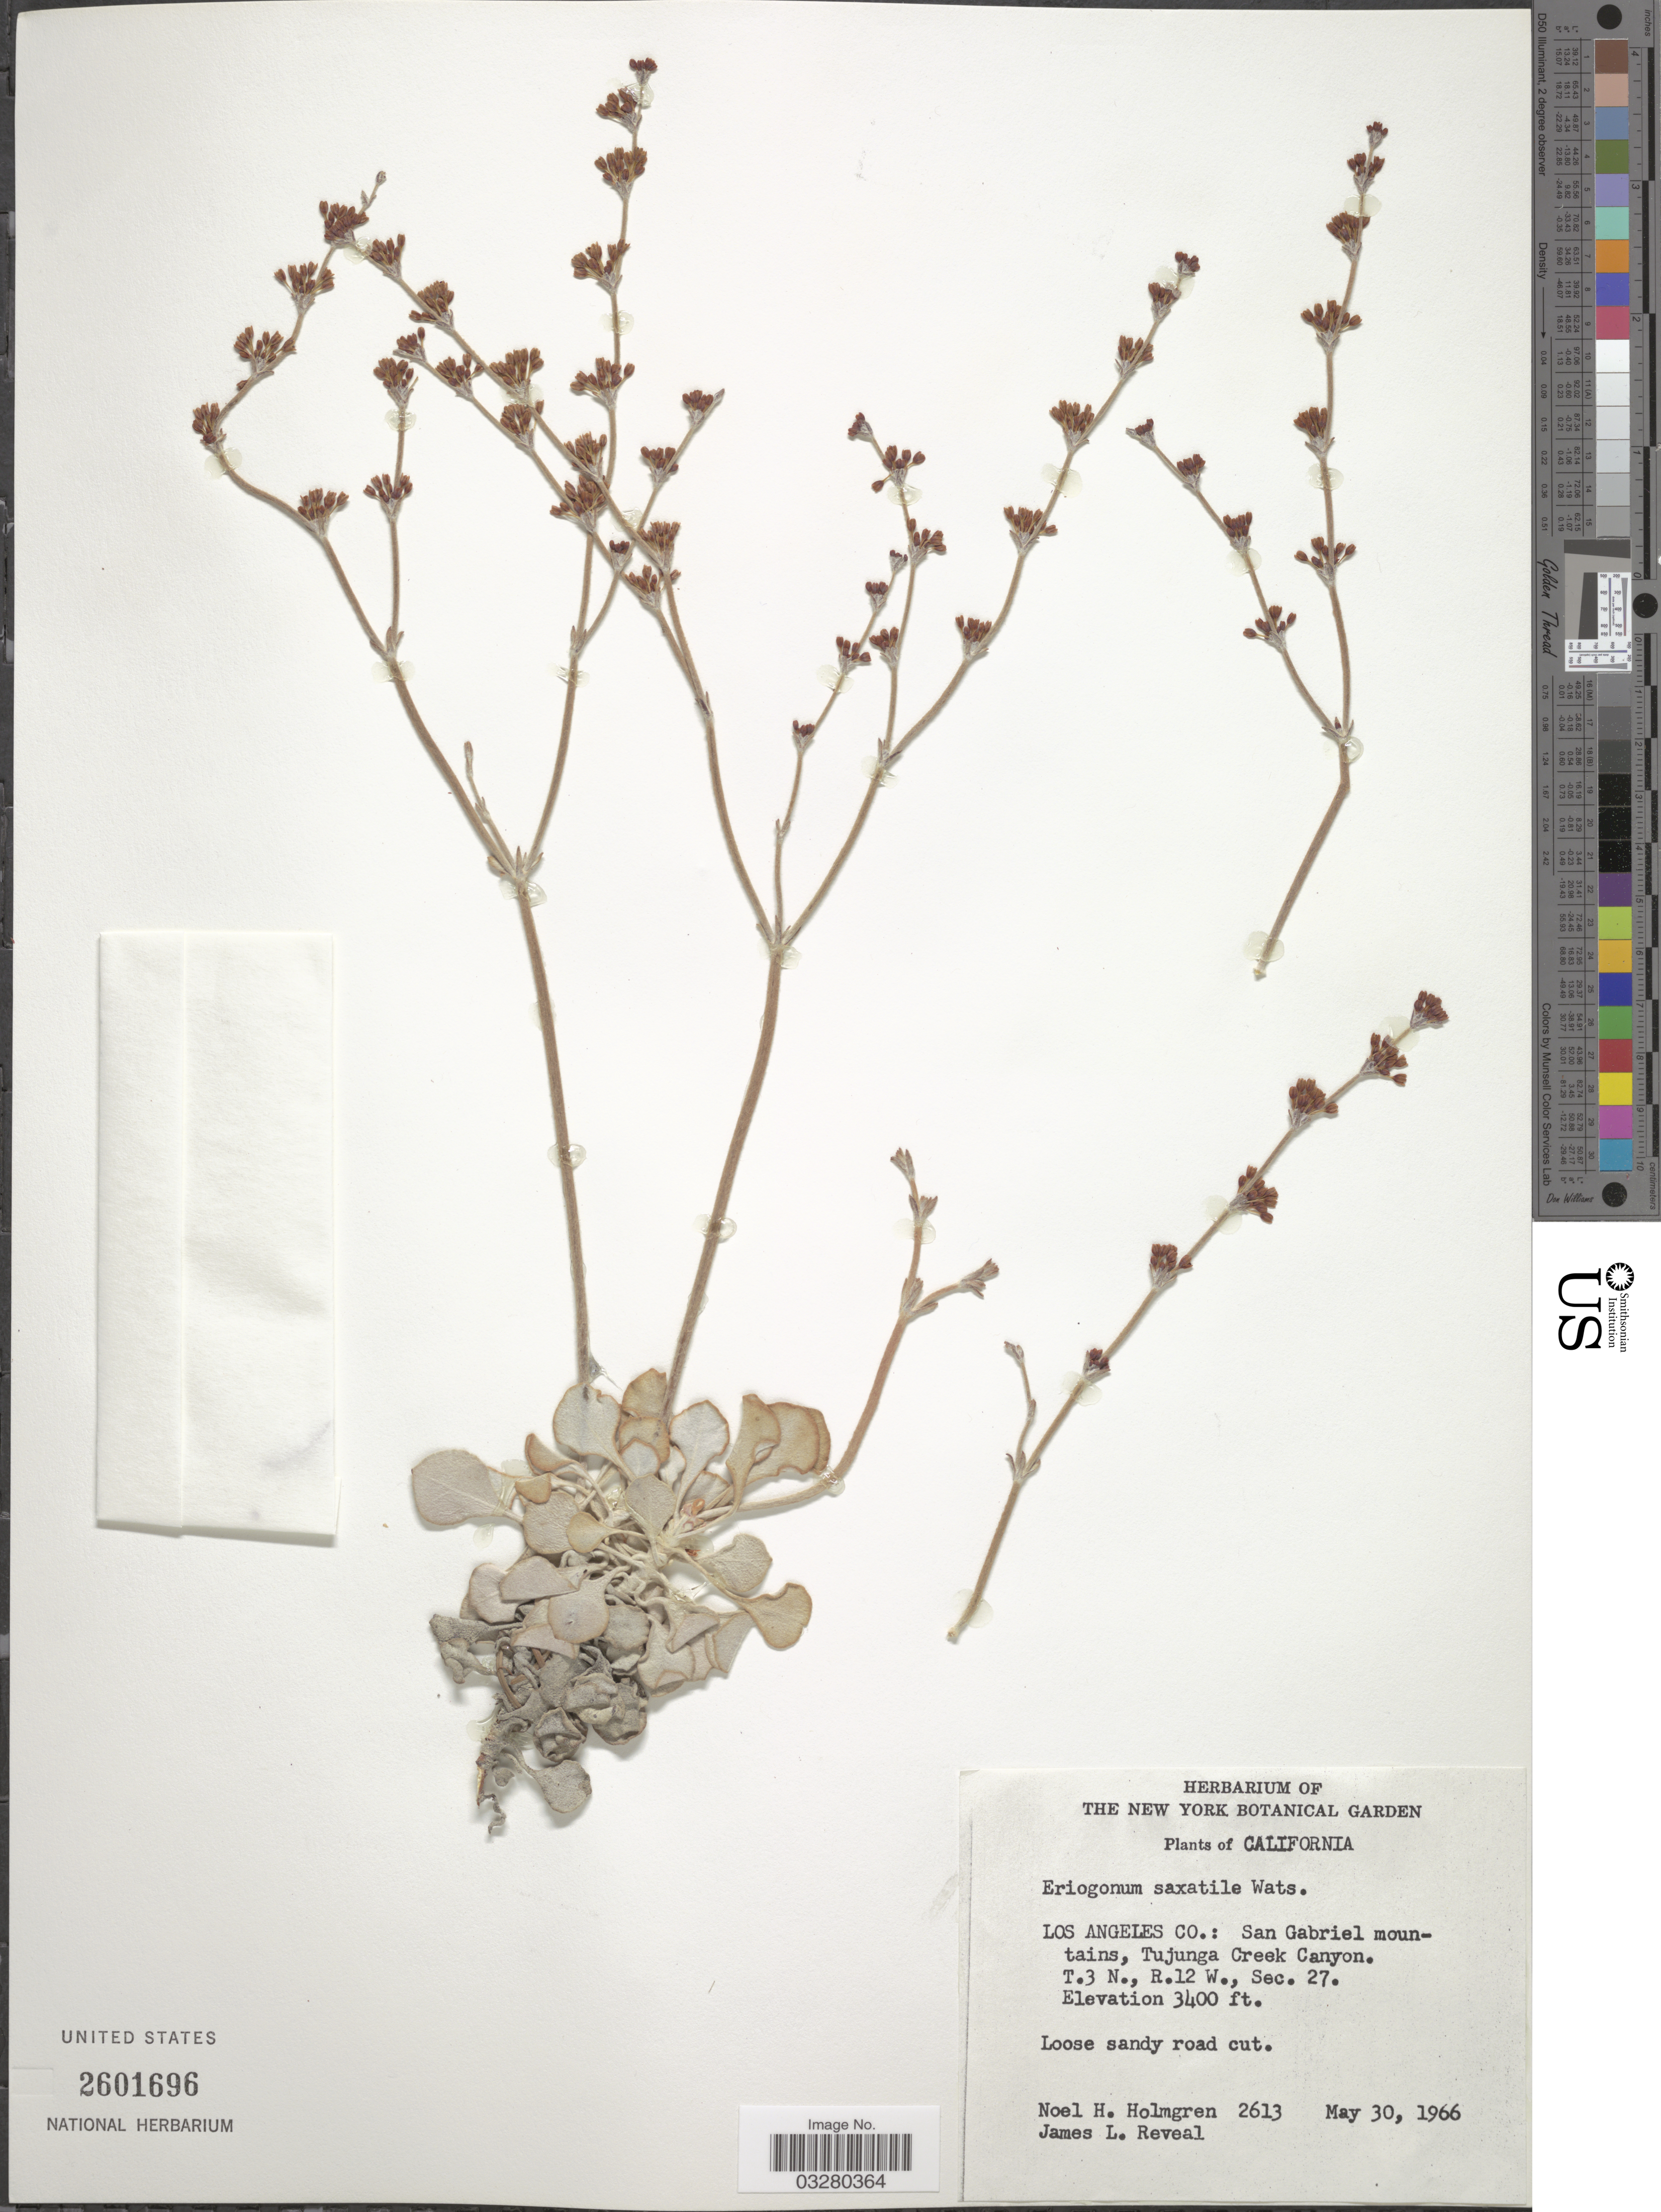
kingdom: Plantae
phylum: Tracheophyta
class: Magnoliopsida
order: Caryophyllales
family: Polygonaceae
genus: Eriogonum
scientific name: Eriogonum saxatile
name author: S. Watson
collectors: N. H. Holmgren & J. L. Reveal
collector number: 2613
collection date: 1966-05-30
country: United States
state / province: California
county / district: Los Angeles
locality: Los Angeles Co.: San Gabriel mountains, Tujunga Creek Canyon. T.3 N., R.12 W., Sec. 27.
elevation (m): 1036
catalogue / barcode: US 2601696